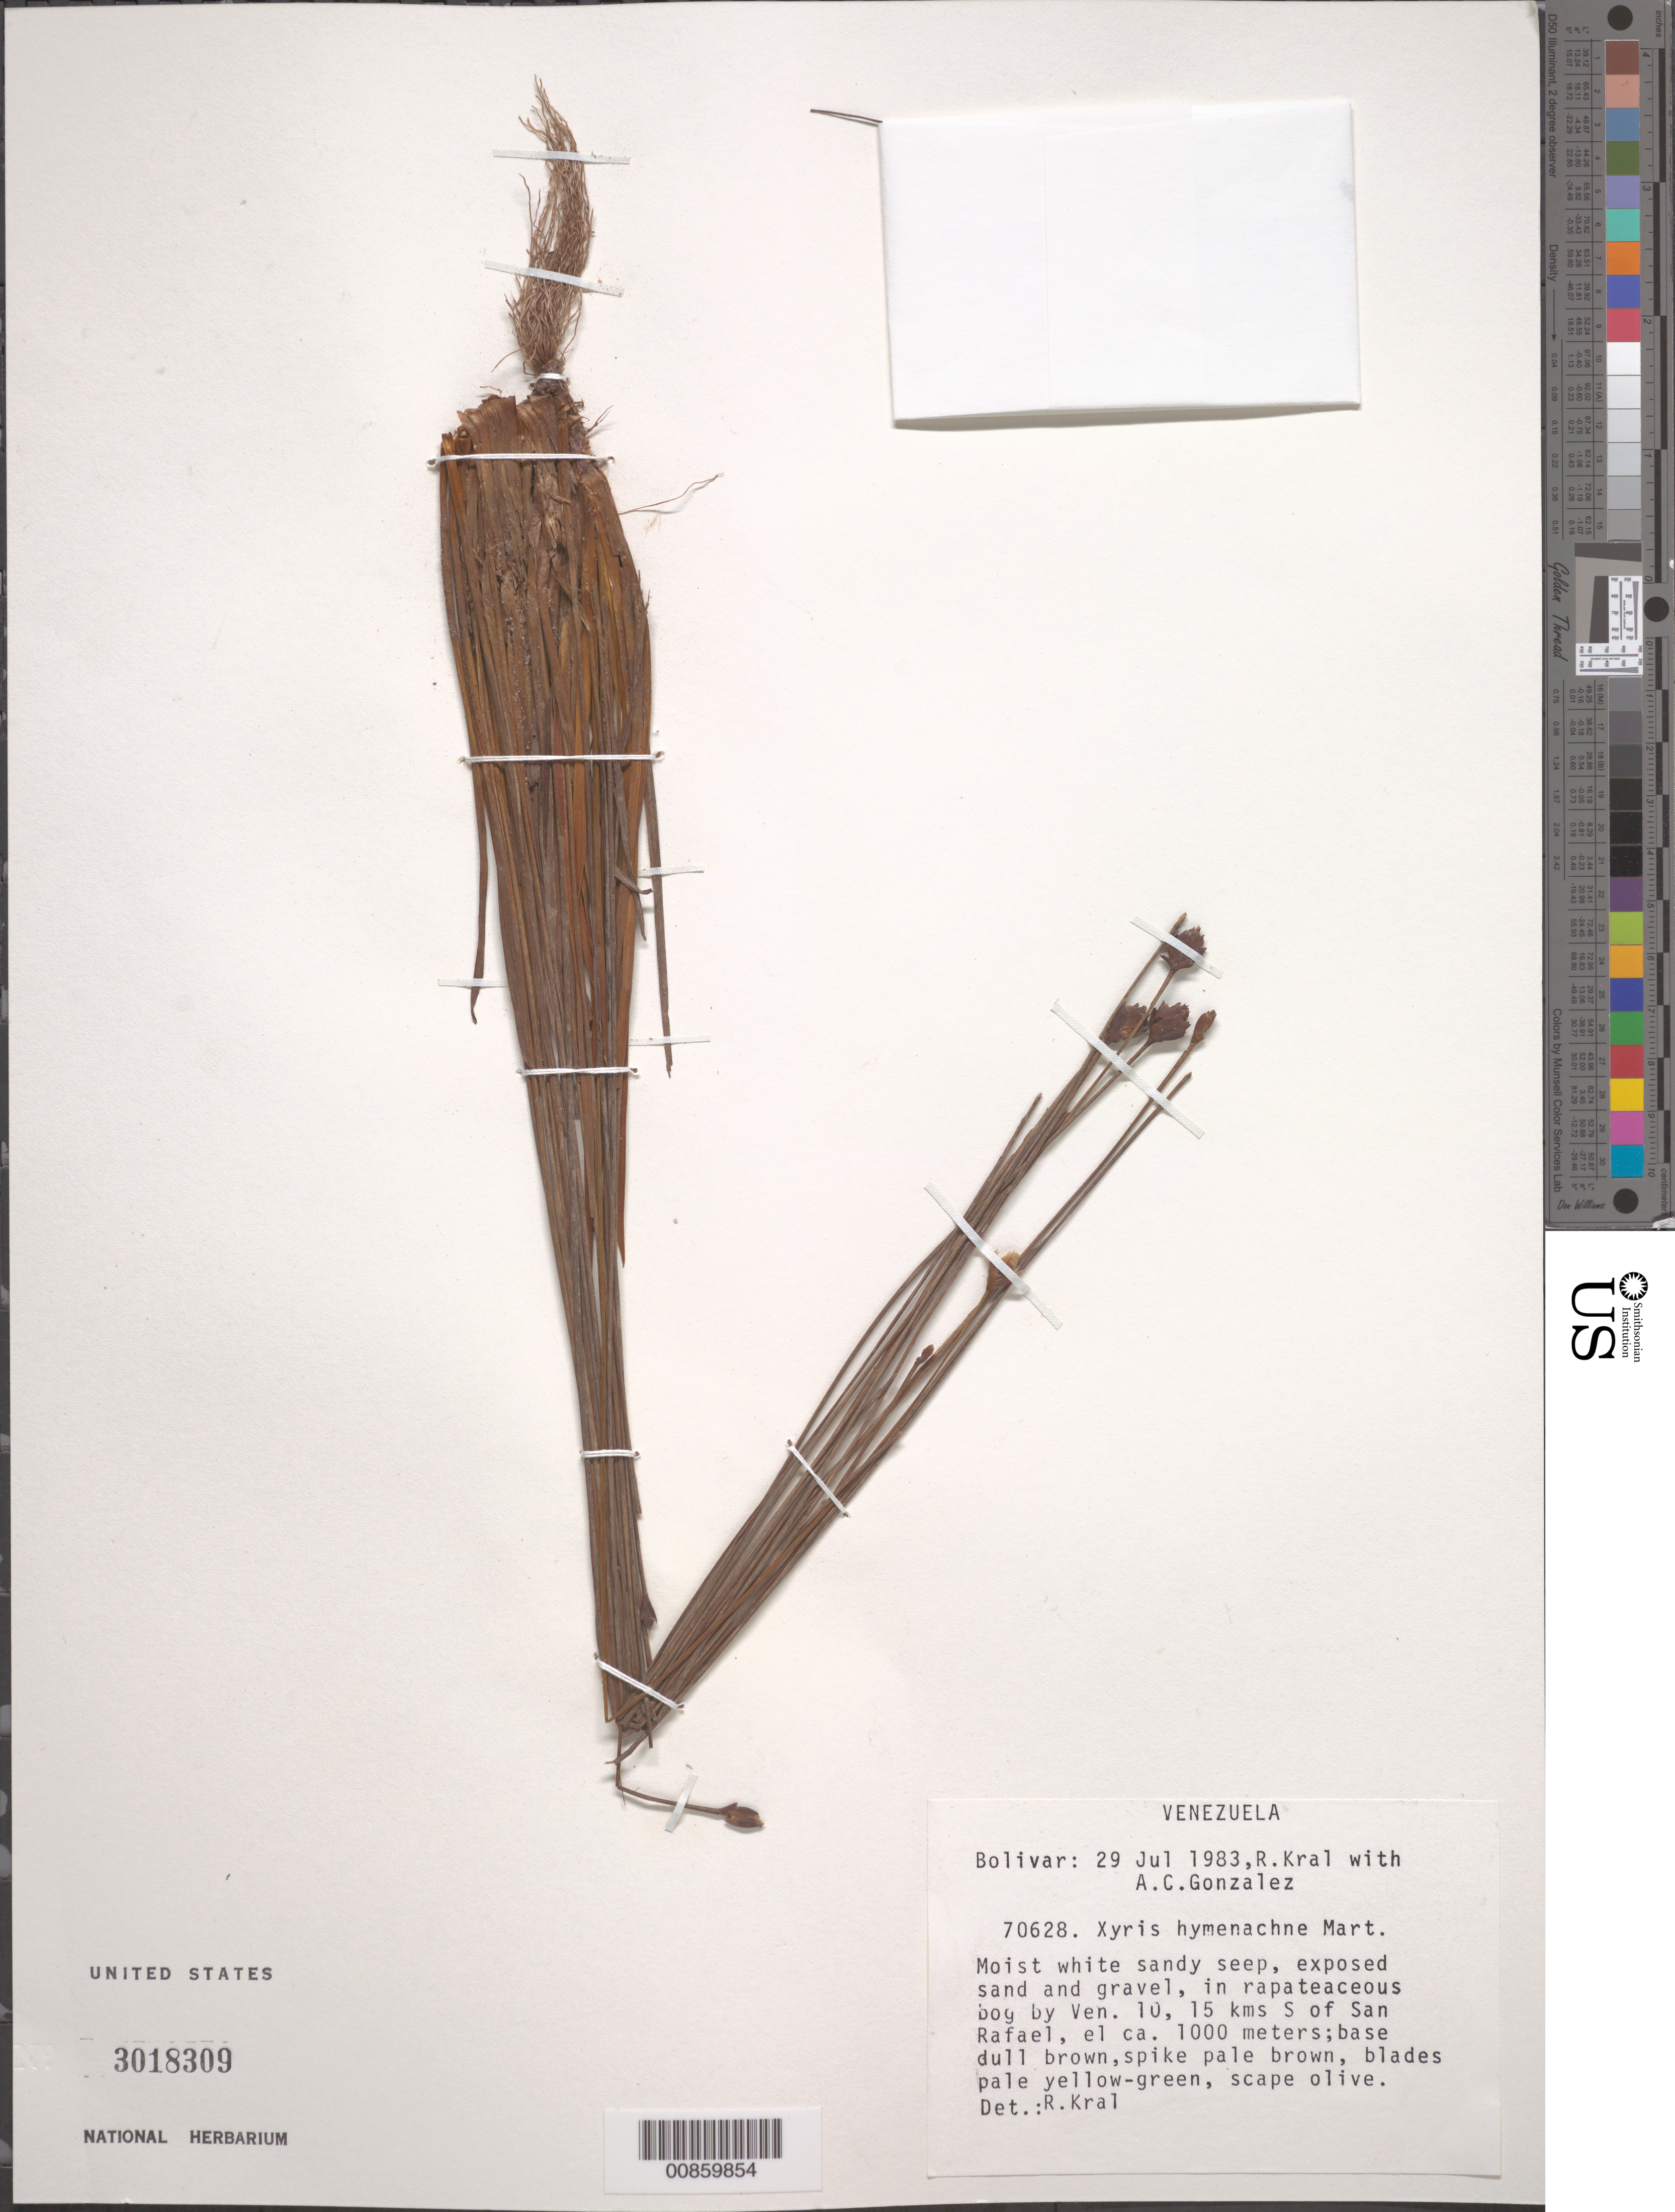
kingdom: Plantae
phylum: Tracheophyta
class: Liliopsida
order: Poales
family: Xyridaceae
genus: Xyris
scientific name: Xyris hymenachne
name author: Mart.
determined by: Kral, Robert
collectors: R. Kral & A. C. González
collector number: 70628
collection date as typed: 29-Jul-83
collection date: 1983-07-29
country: Venezuela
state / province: Bolívar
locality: Ven. 10, 15 km S of San Rafael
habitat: Moist white sandy seep, exposed sand and gravel, in rapateaceous bog.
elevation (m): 1000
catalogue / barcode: US 3018309